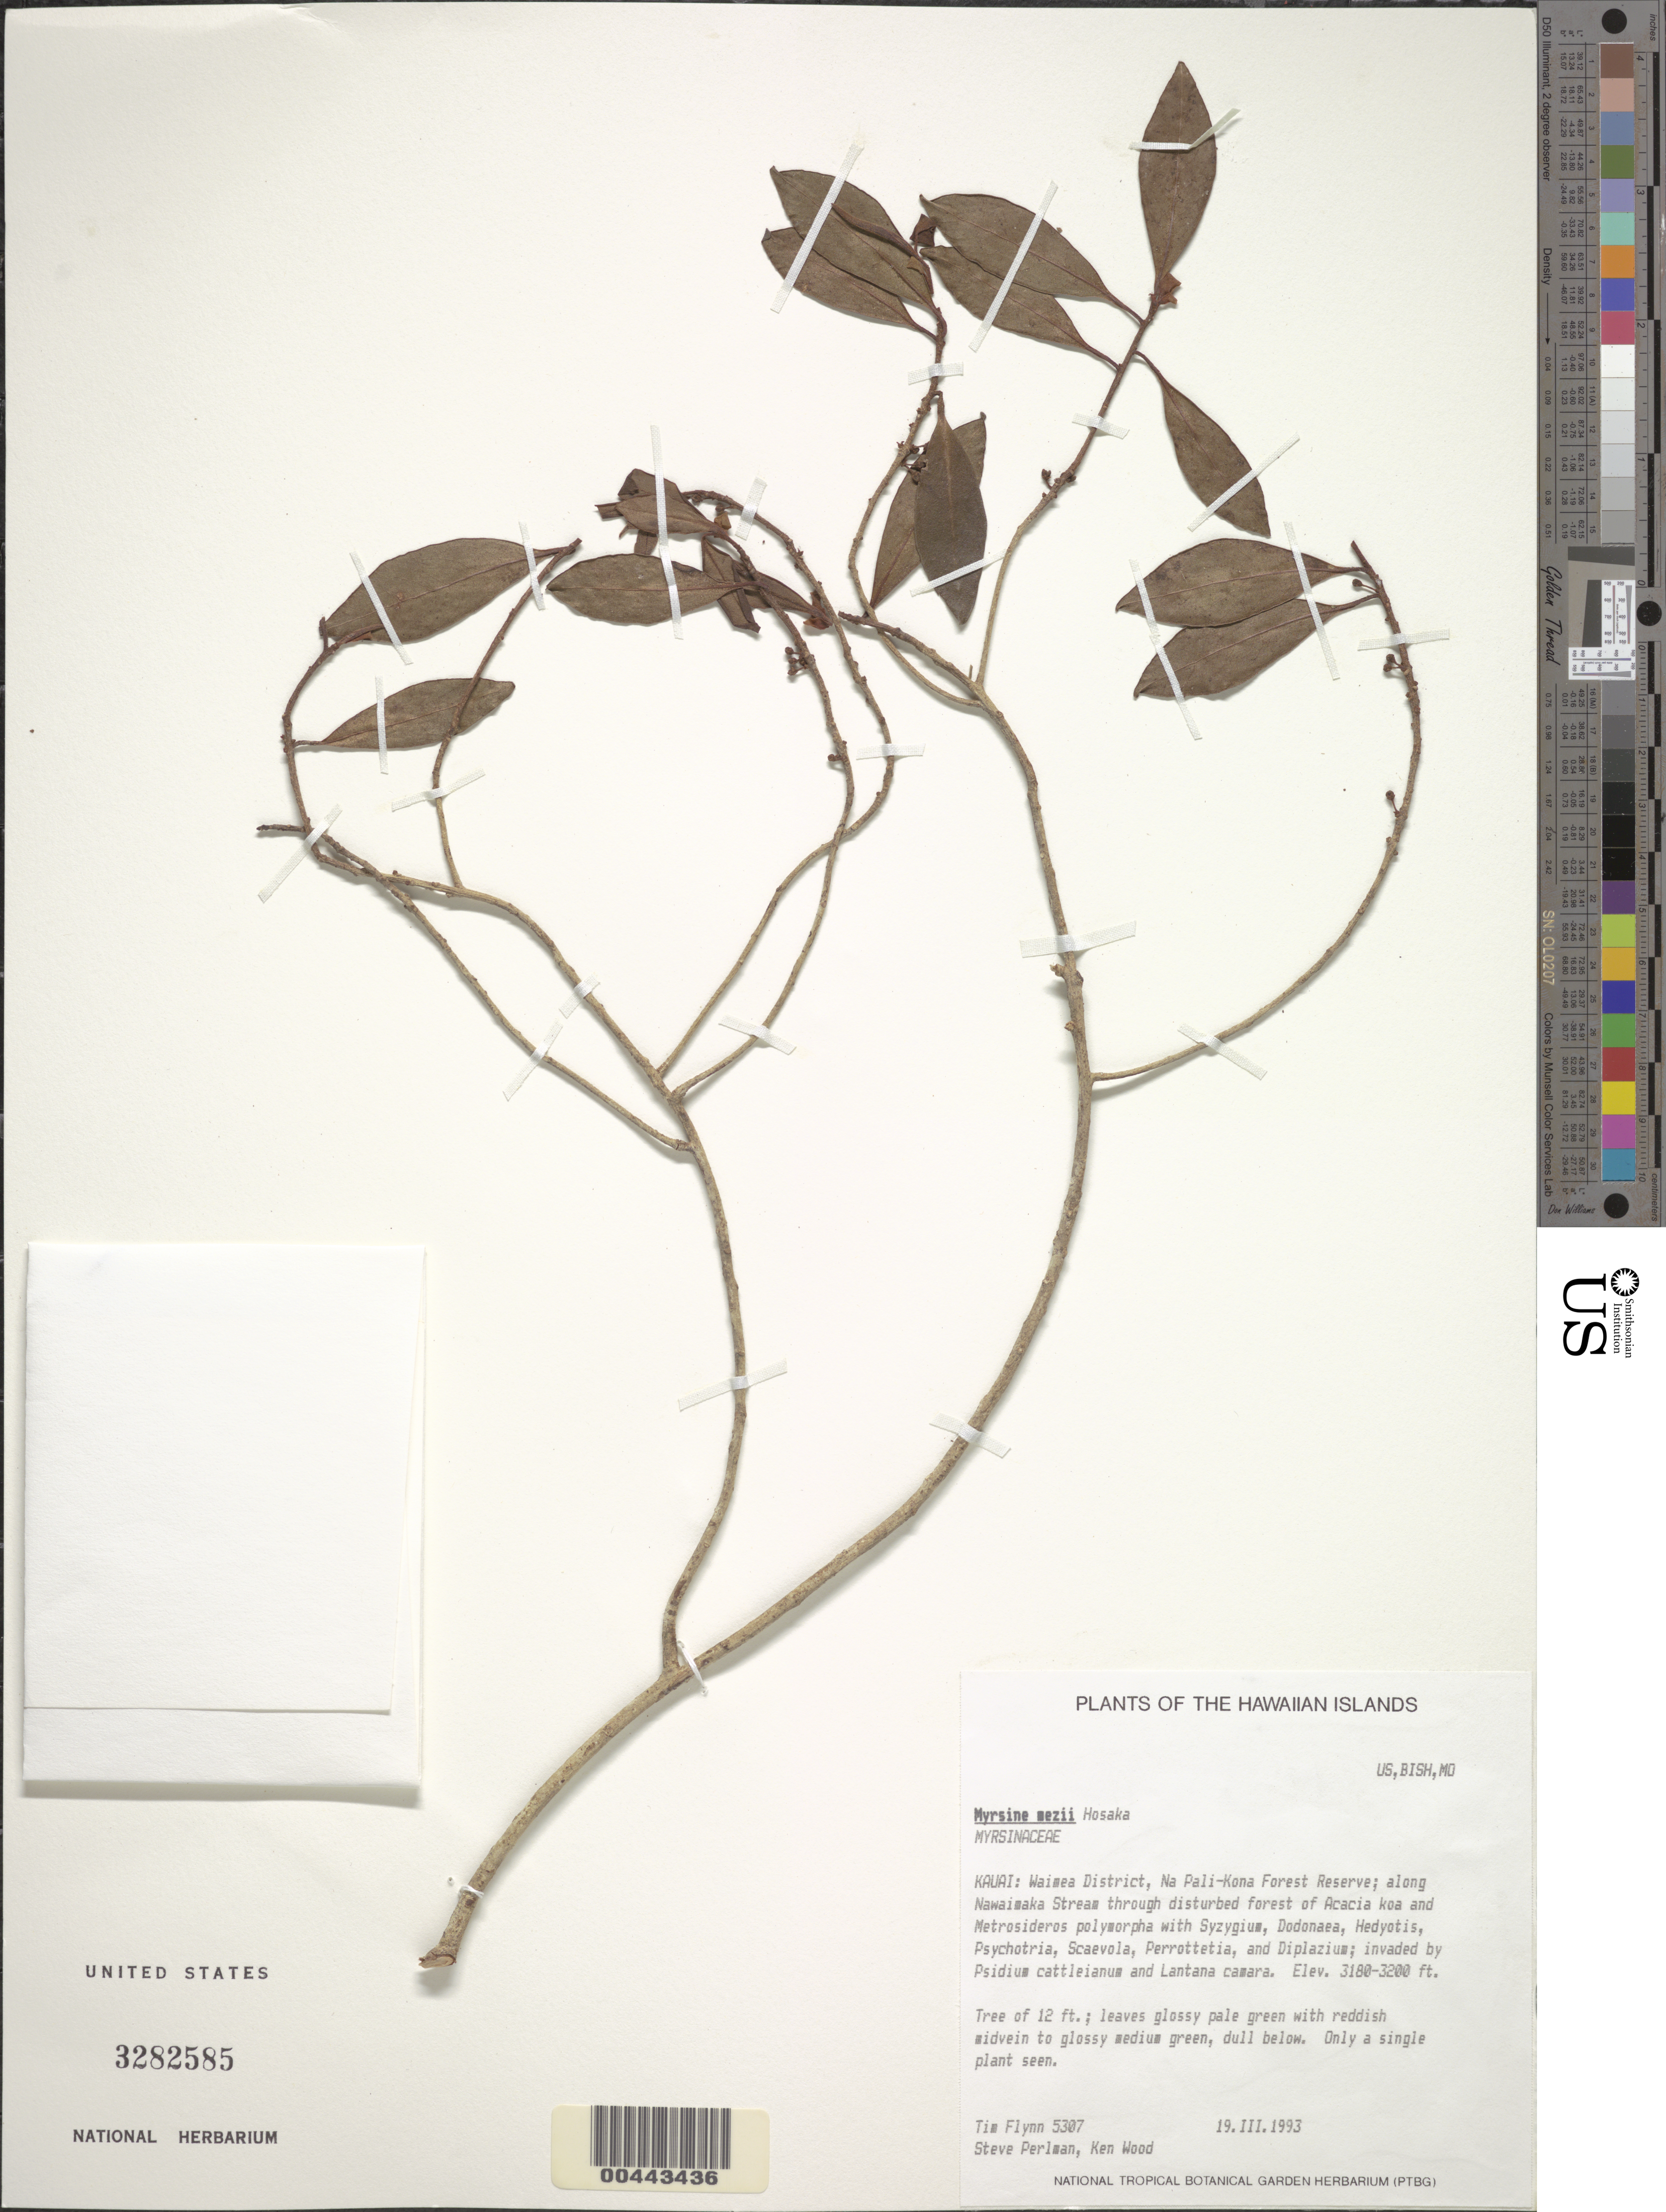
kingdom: Plantae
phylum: Tracheophyta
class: Magnoliopsida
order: Ericales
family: Primulaceae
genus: Myrsine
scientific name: Myrsine mezii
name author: Hosaka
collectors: T. W. Flynn, S. P. Perlman & K. Wood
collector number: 5307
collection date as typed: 19 Mar 1993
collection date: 1993-03-19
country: United States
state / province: Hawaii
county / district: Kauai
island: Kaua'i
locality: Waimea District, Na Pali-Kona Forest Reserve, along Nawaimaka Stream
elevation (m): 969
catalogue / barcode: US 3282585